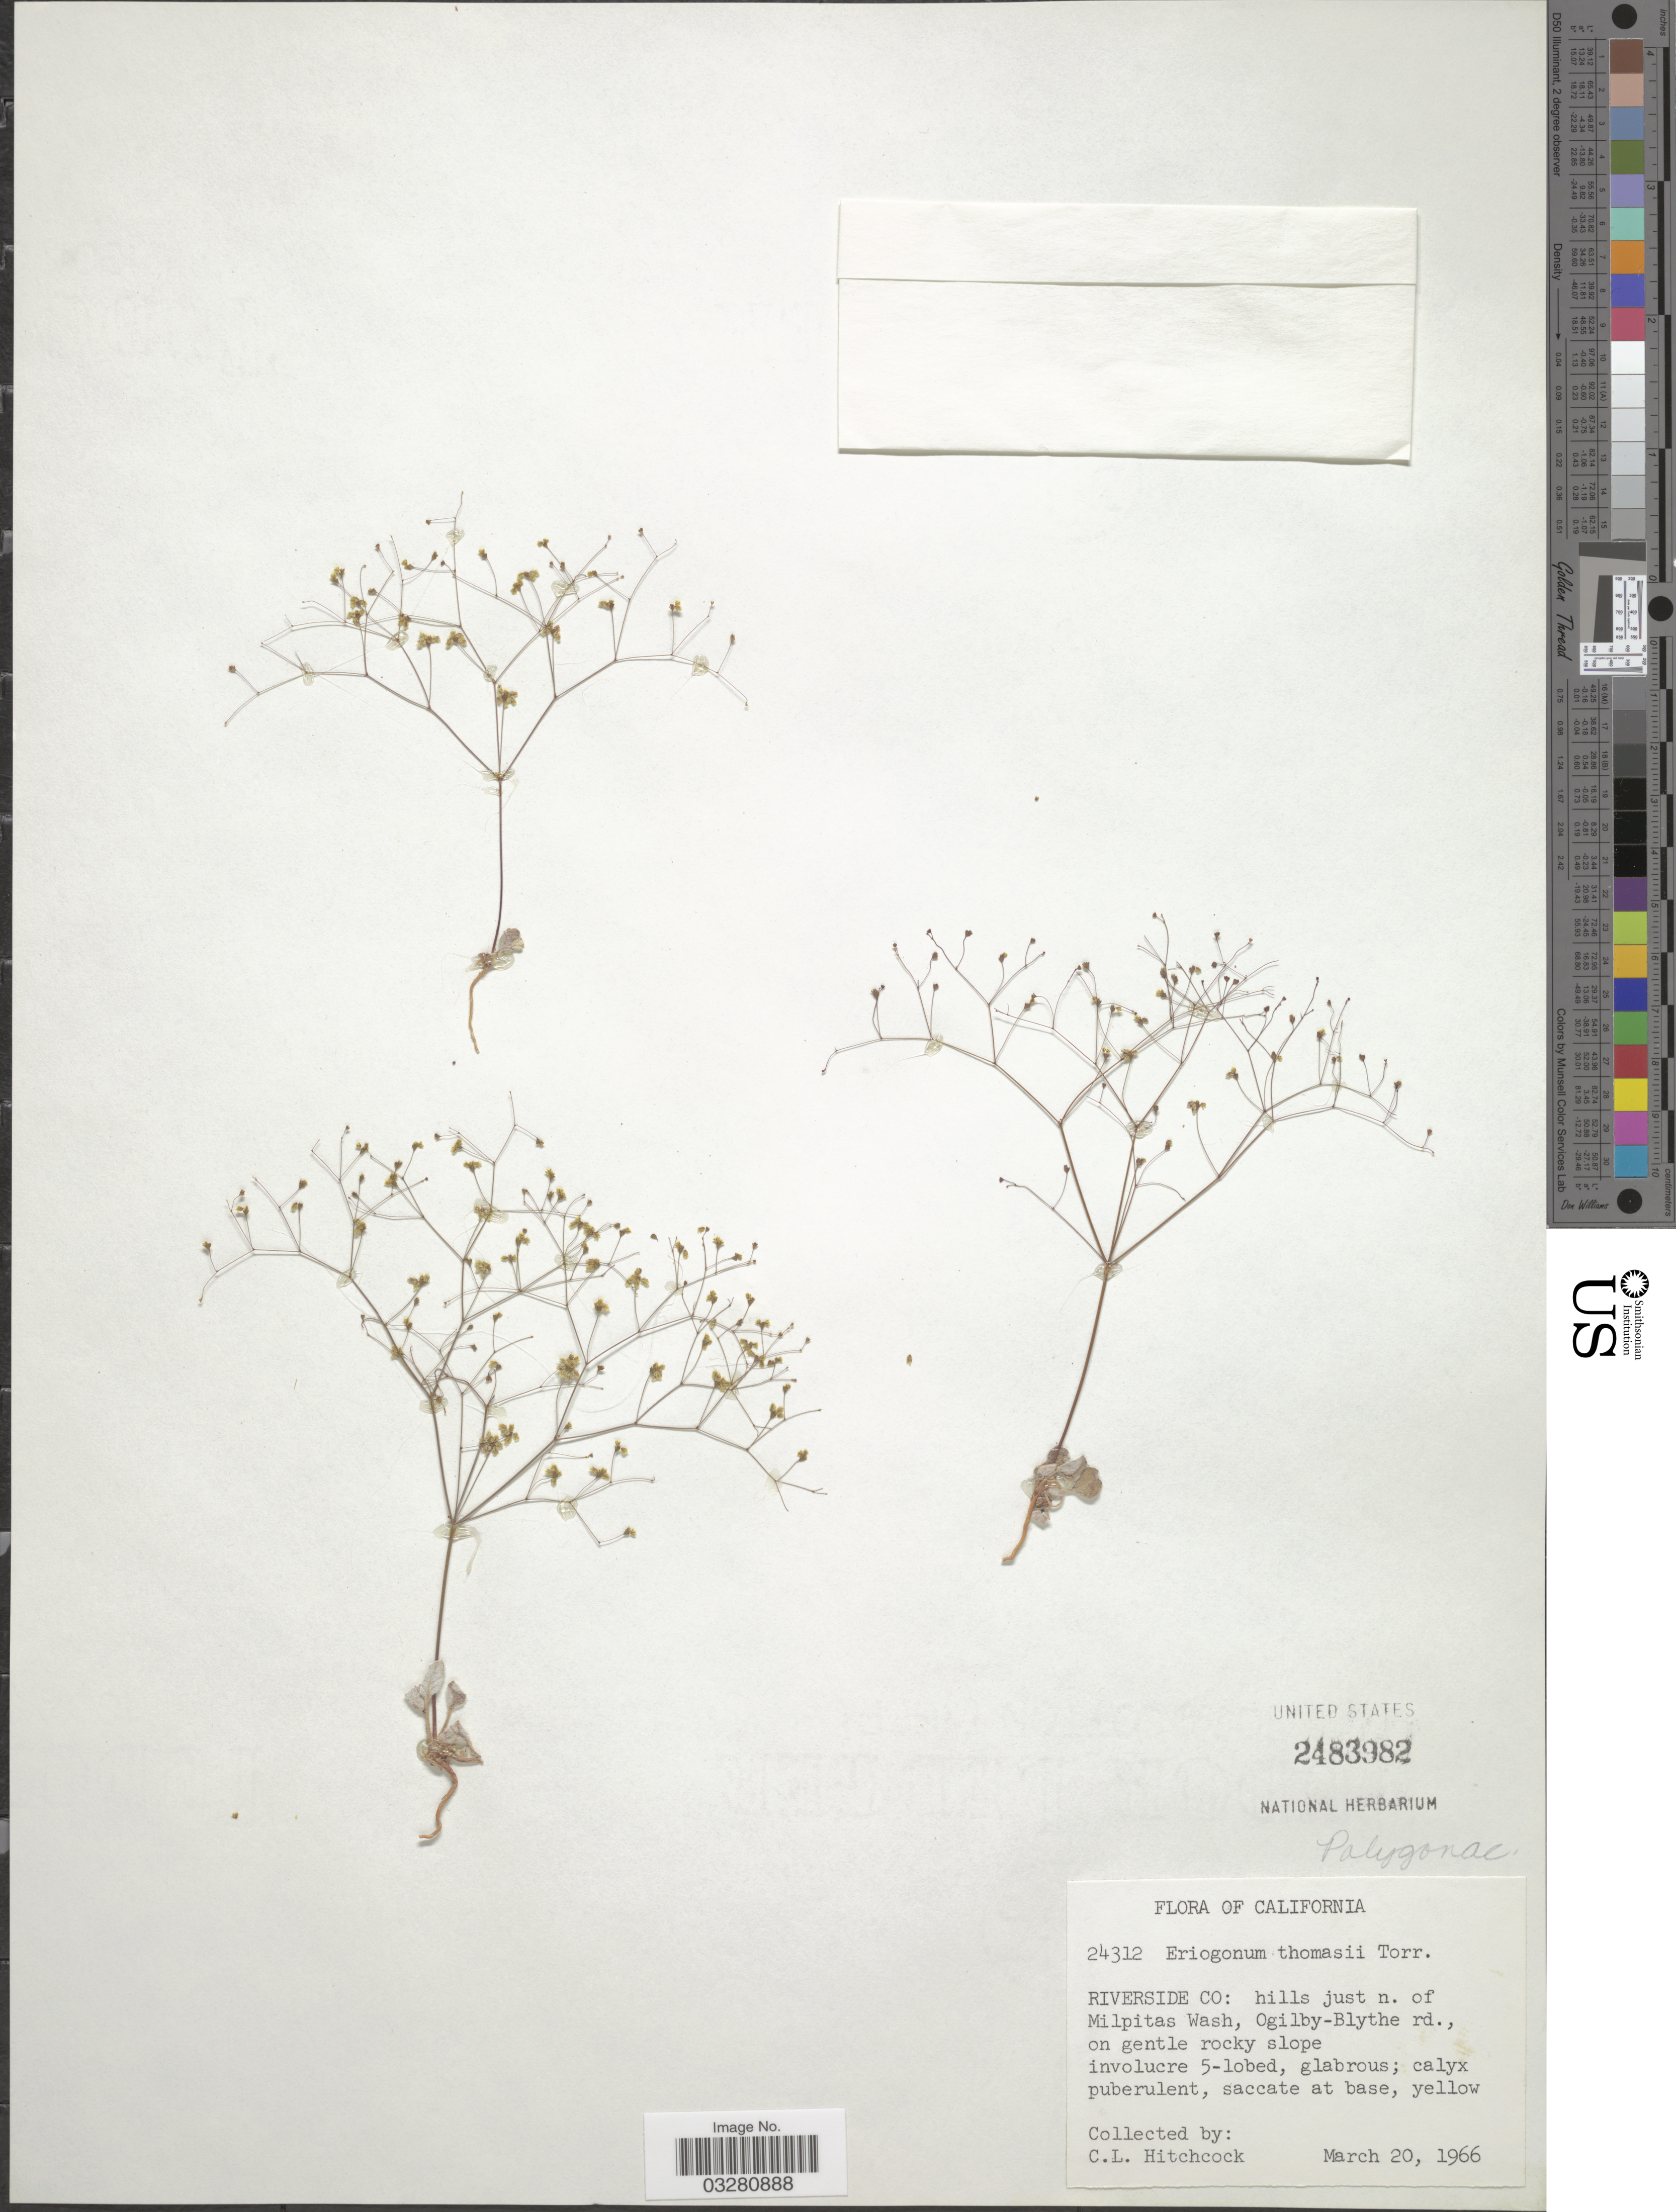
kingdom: Plantae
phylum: Tracheophyta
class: Magnoliopsida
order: Caryophyllales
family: Polygonaceae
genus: Eriogonum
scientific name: Eriogonum thomasii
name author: Torr.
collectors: C. L. Hitchcock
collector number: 24312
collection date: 1966-03-20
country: United States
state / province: California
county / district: Riverside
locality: Riverside Co: hills just n. of Milpitas Wash, Ogilby-Blythe rd.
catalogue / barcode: US 2483982